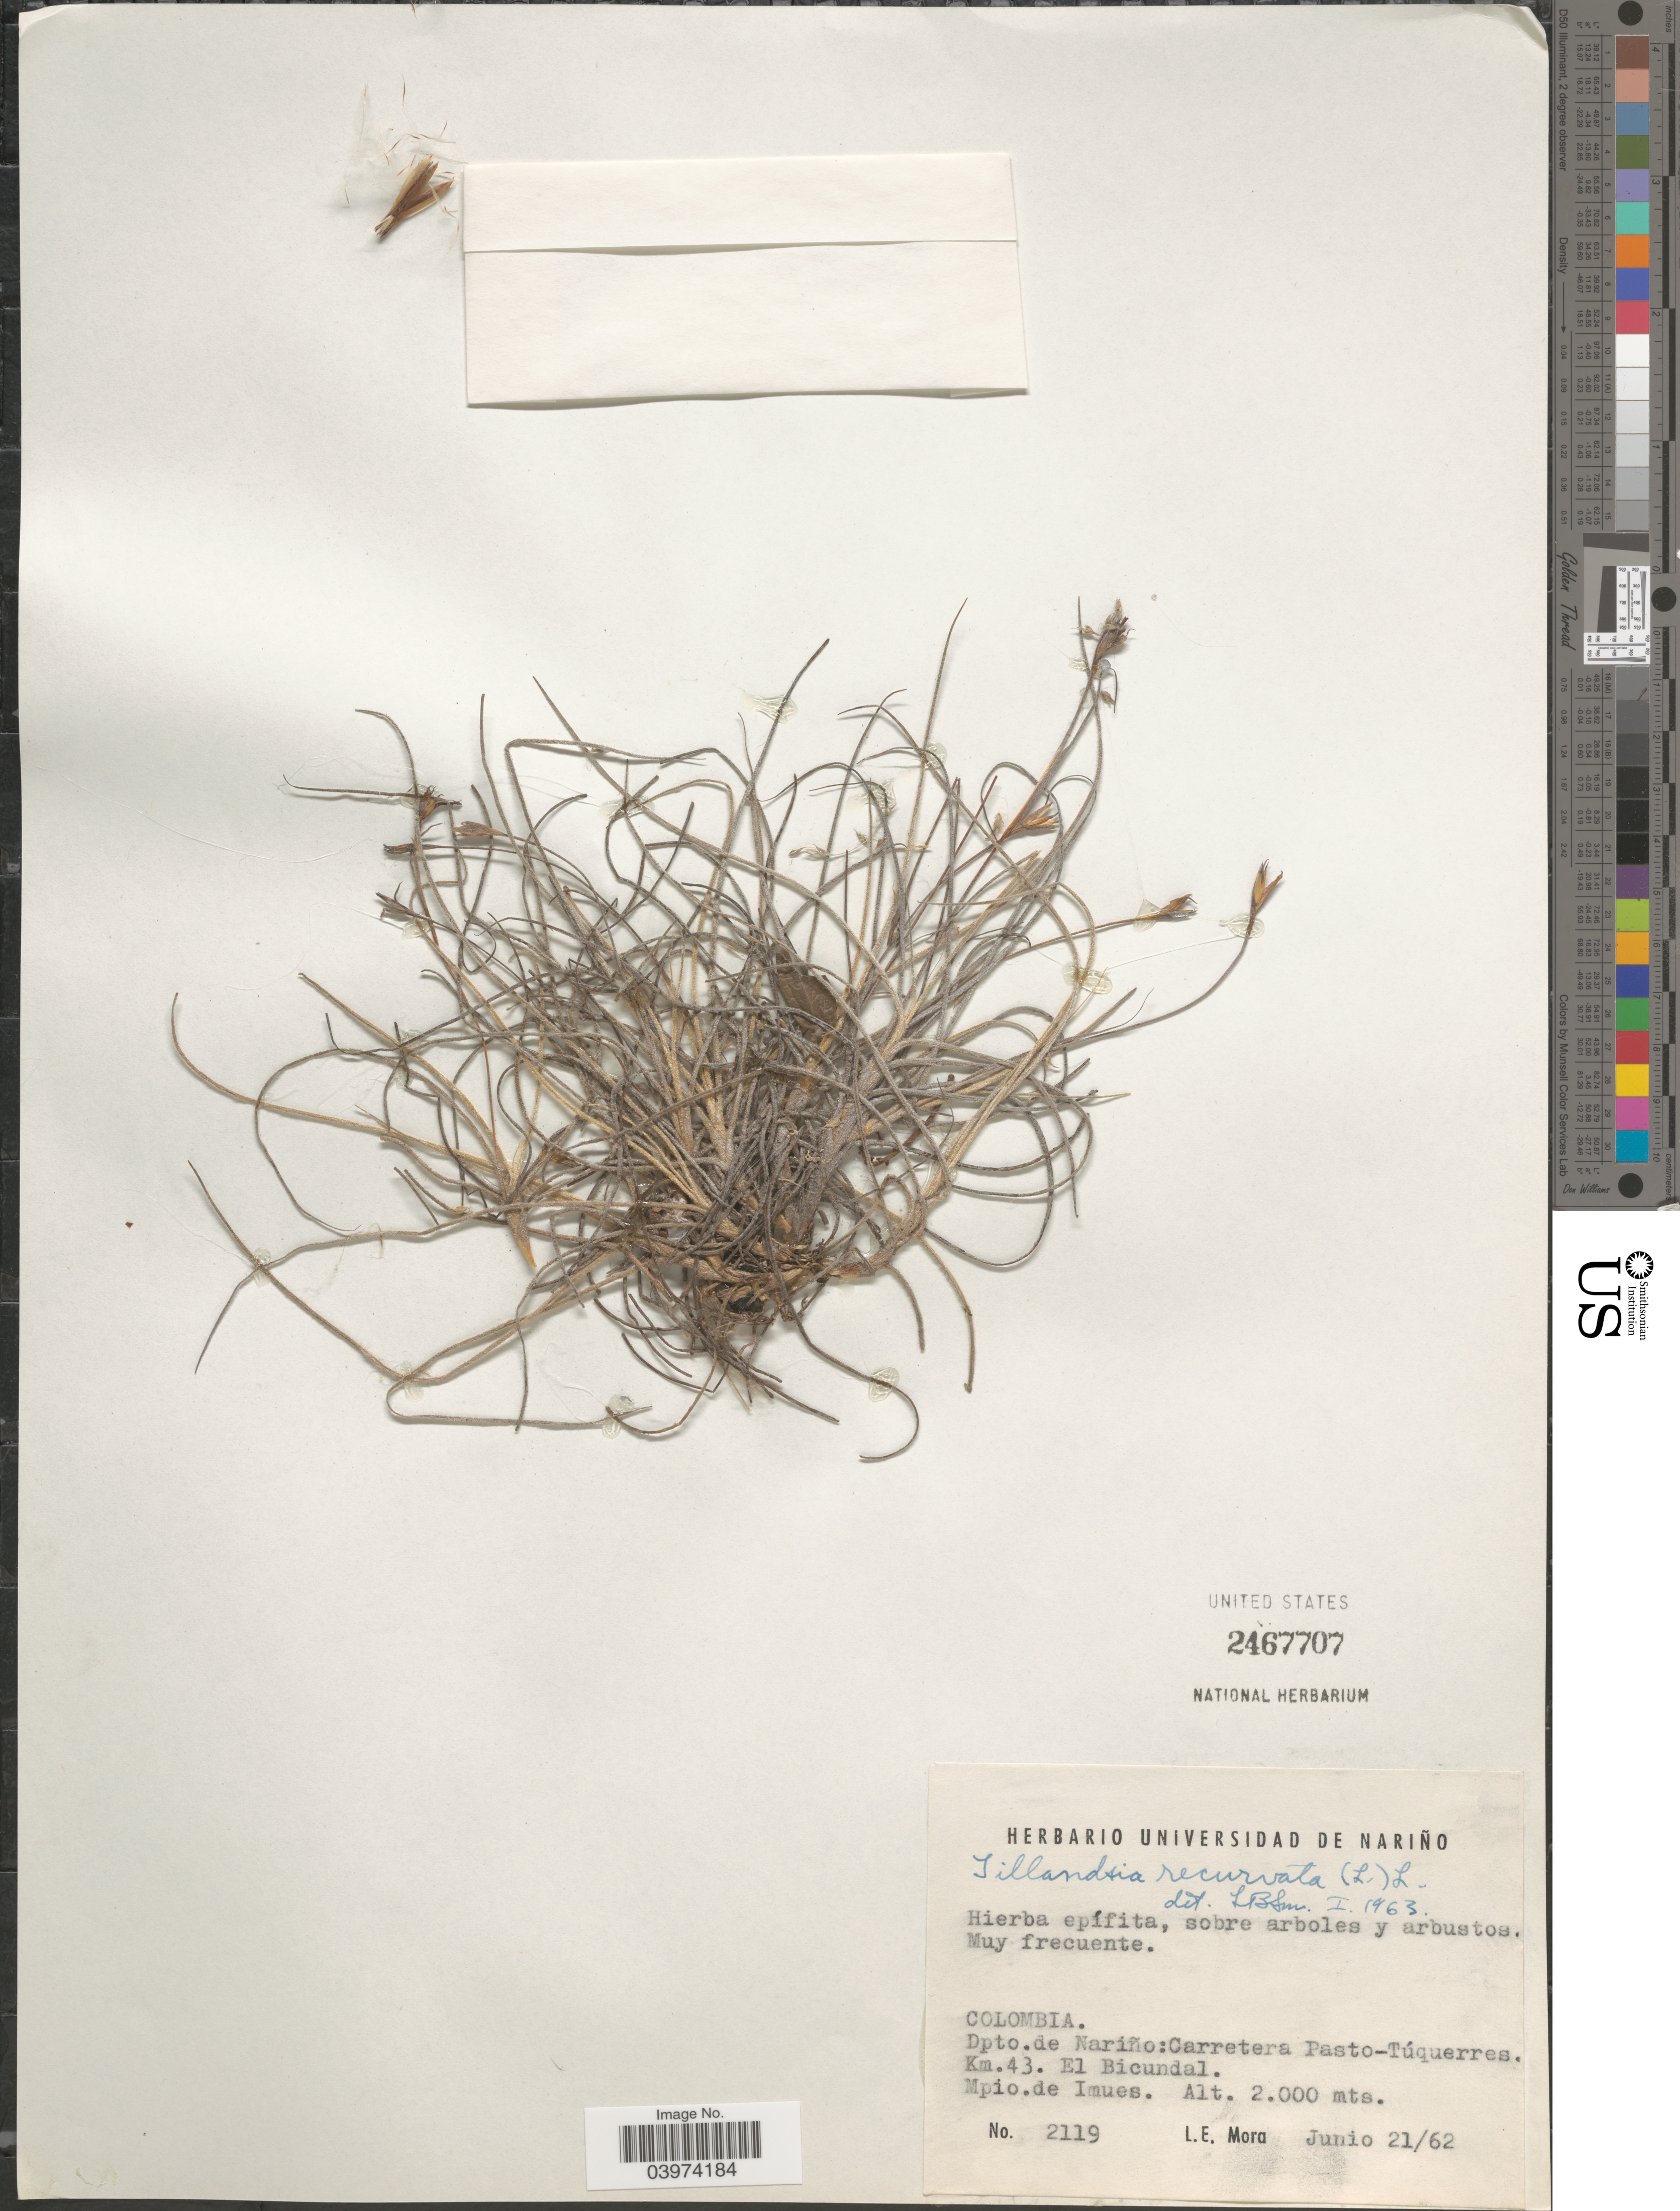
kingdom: Plantae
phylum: Tracheophyta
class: Liliopsida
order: Poales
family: Bromeliaceae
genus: Tillandsia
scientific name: Tillandsia recurvata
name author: L.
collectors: L. Mora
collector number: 2119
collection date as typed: Transcribed d/m/y: 21/6/62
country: Colombia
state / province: Nariño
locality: Dpto. de Nariño: Carretera Pasto-Túquerres. Km. 43. El Bicundal.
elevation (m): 2000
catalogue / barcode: US 2467707